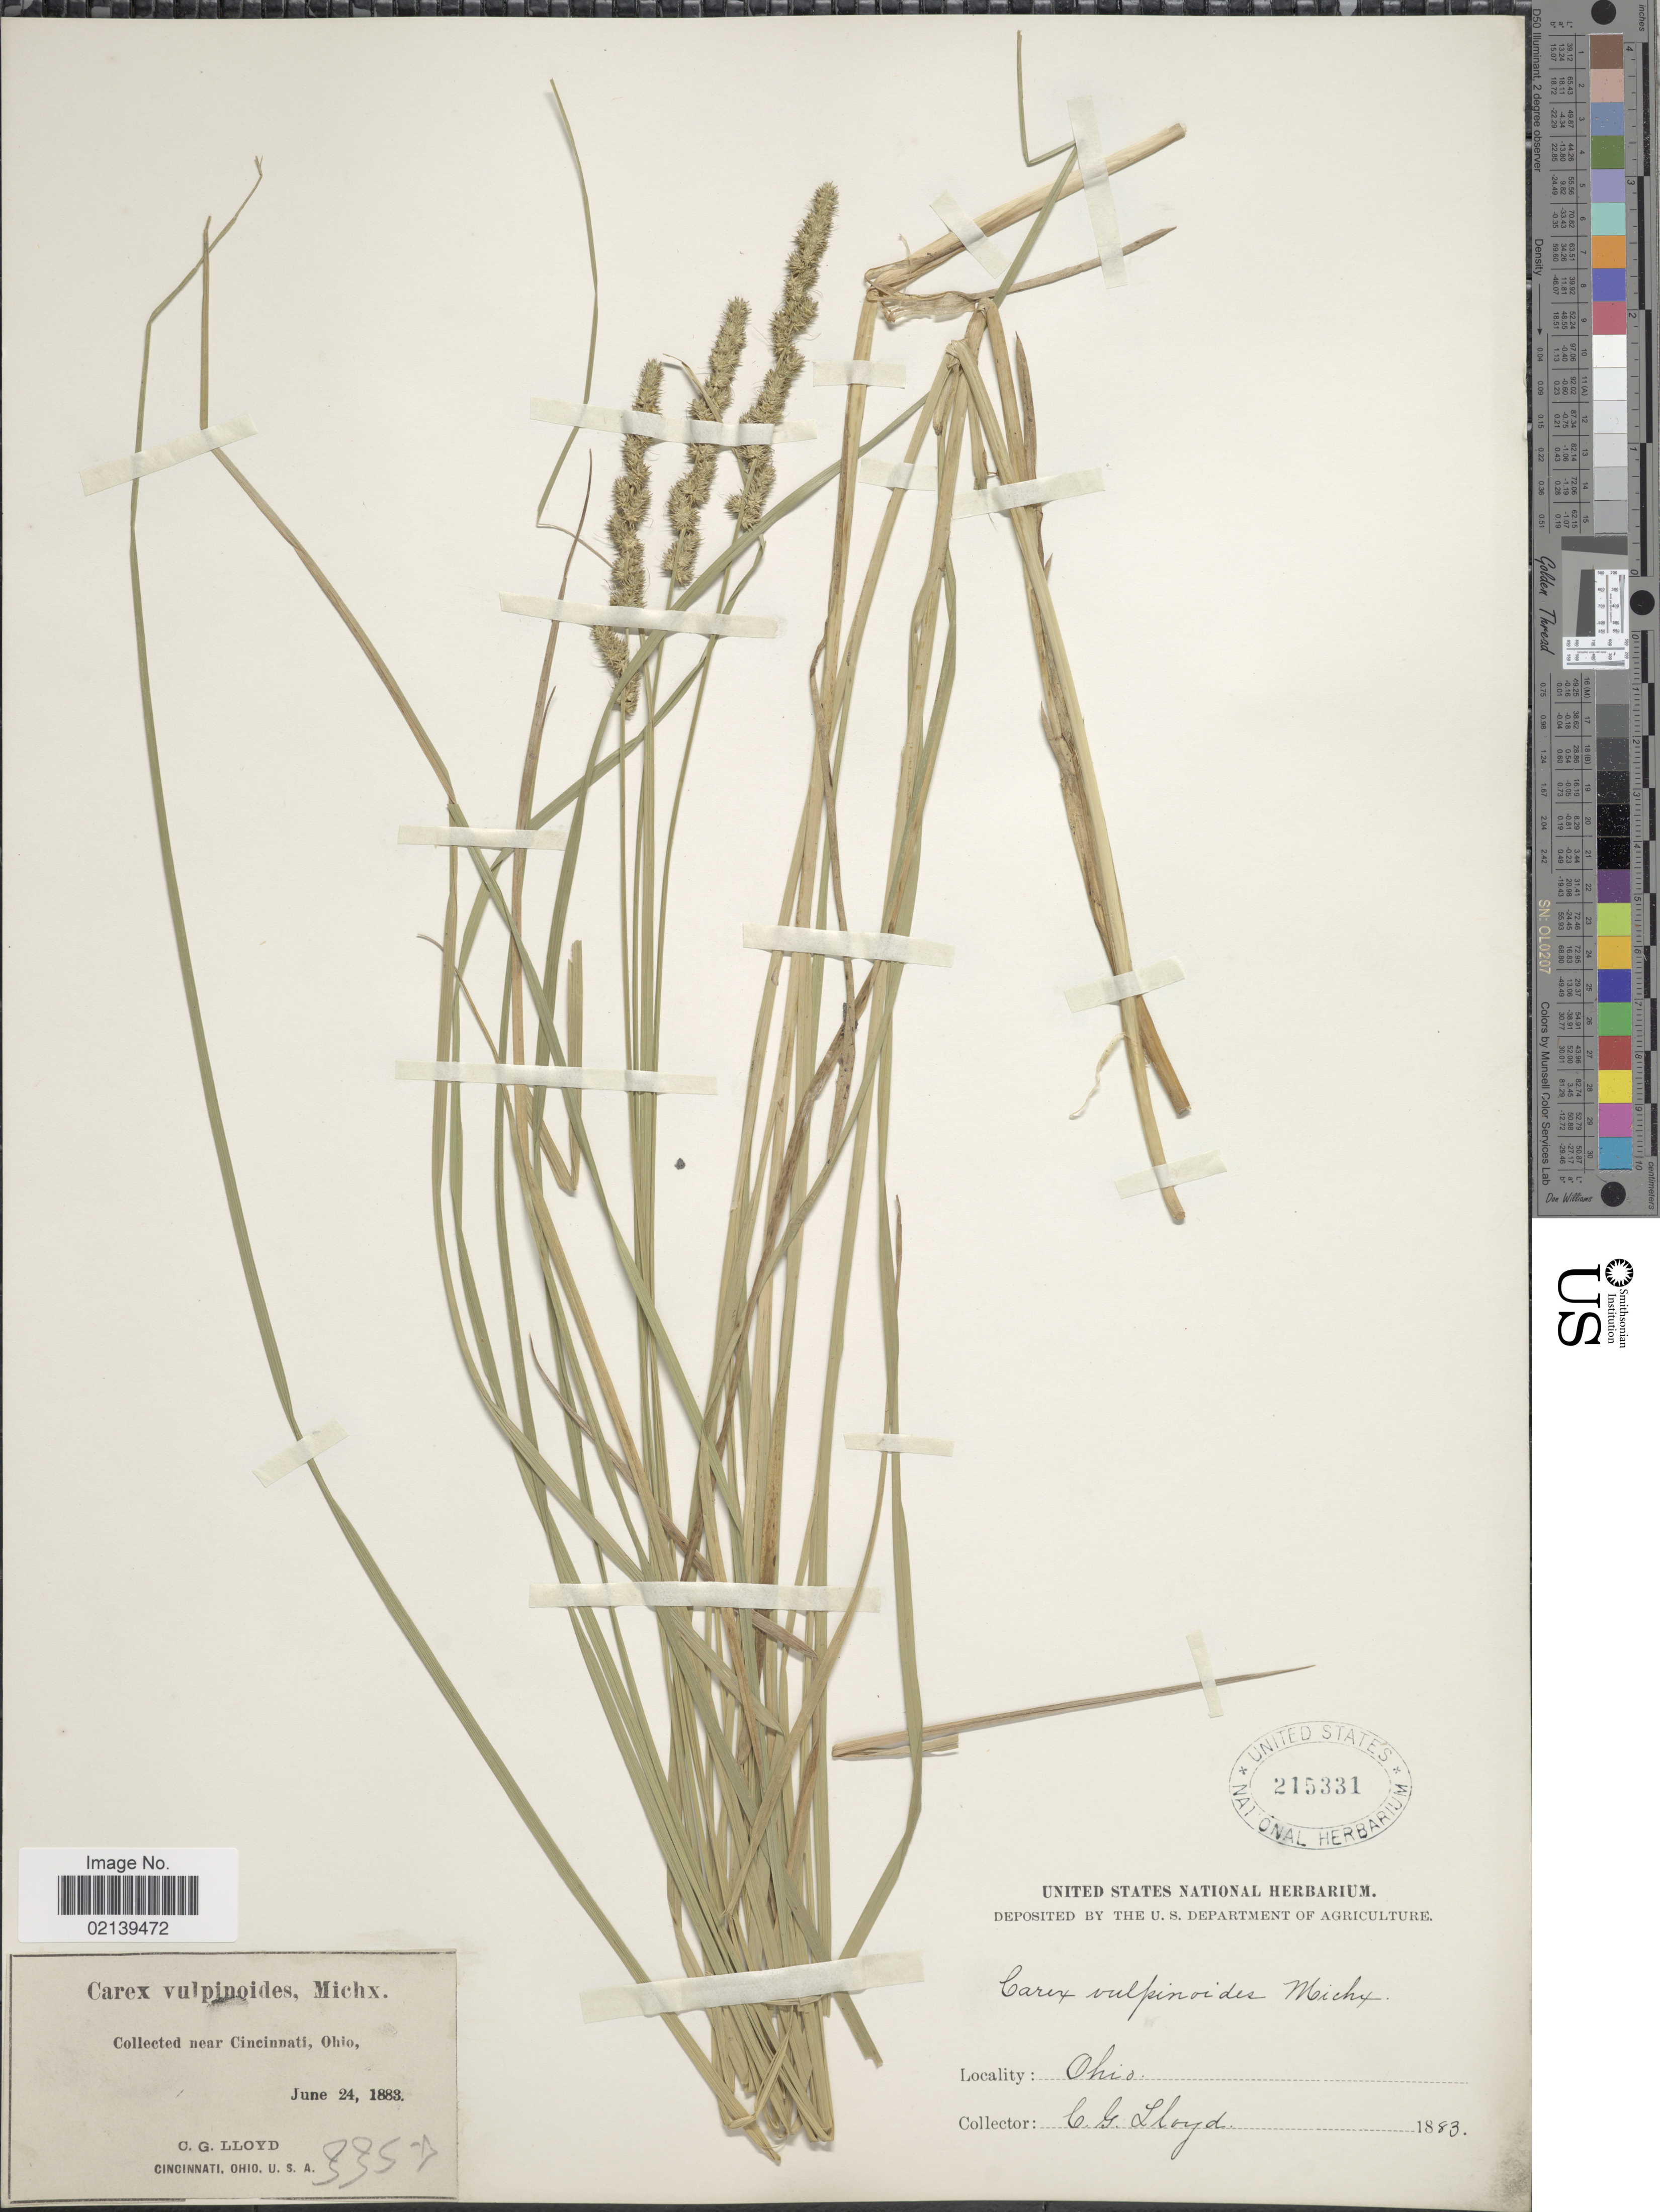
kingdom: Plantae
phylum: Tracheophyta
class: Liliopsida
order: Poales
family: Cyperaceae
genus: Carex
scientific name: Carex vulpinoidea Michx.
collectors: C. G. Lloyd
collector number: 335-D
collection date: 1883-06-24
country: United States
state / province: Ohio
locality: Near Cincinnati, Ohio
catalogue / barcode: US 215331